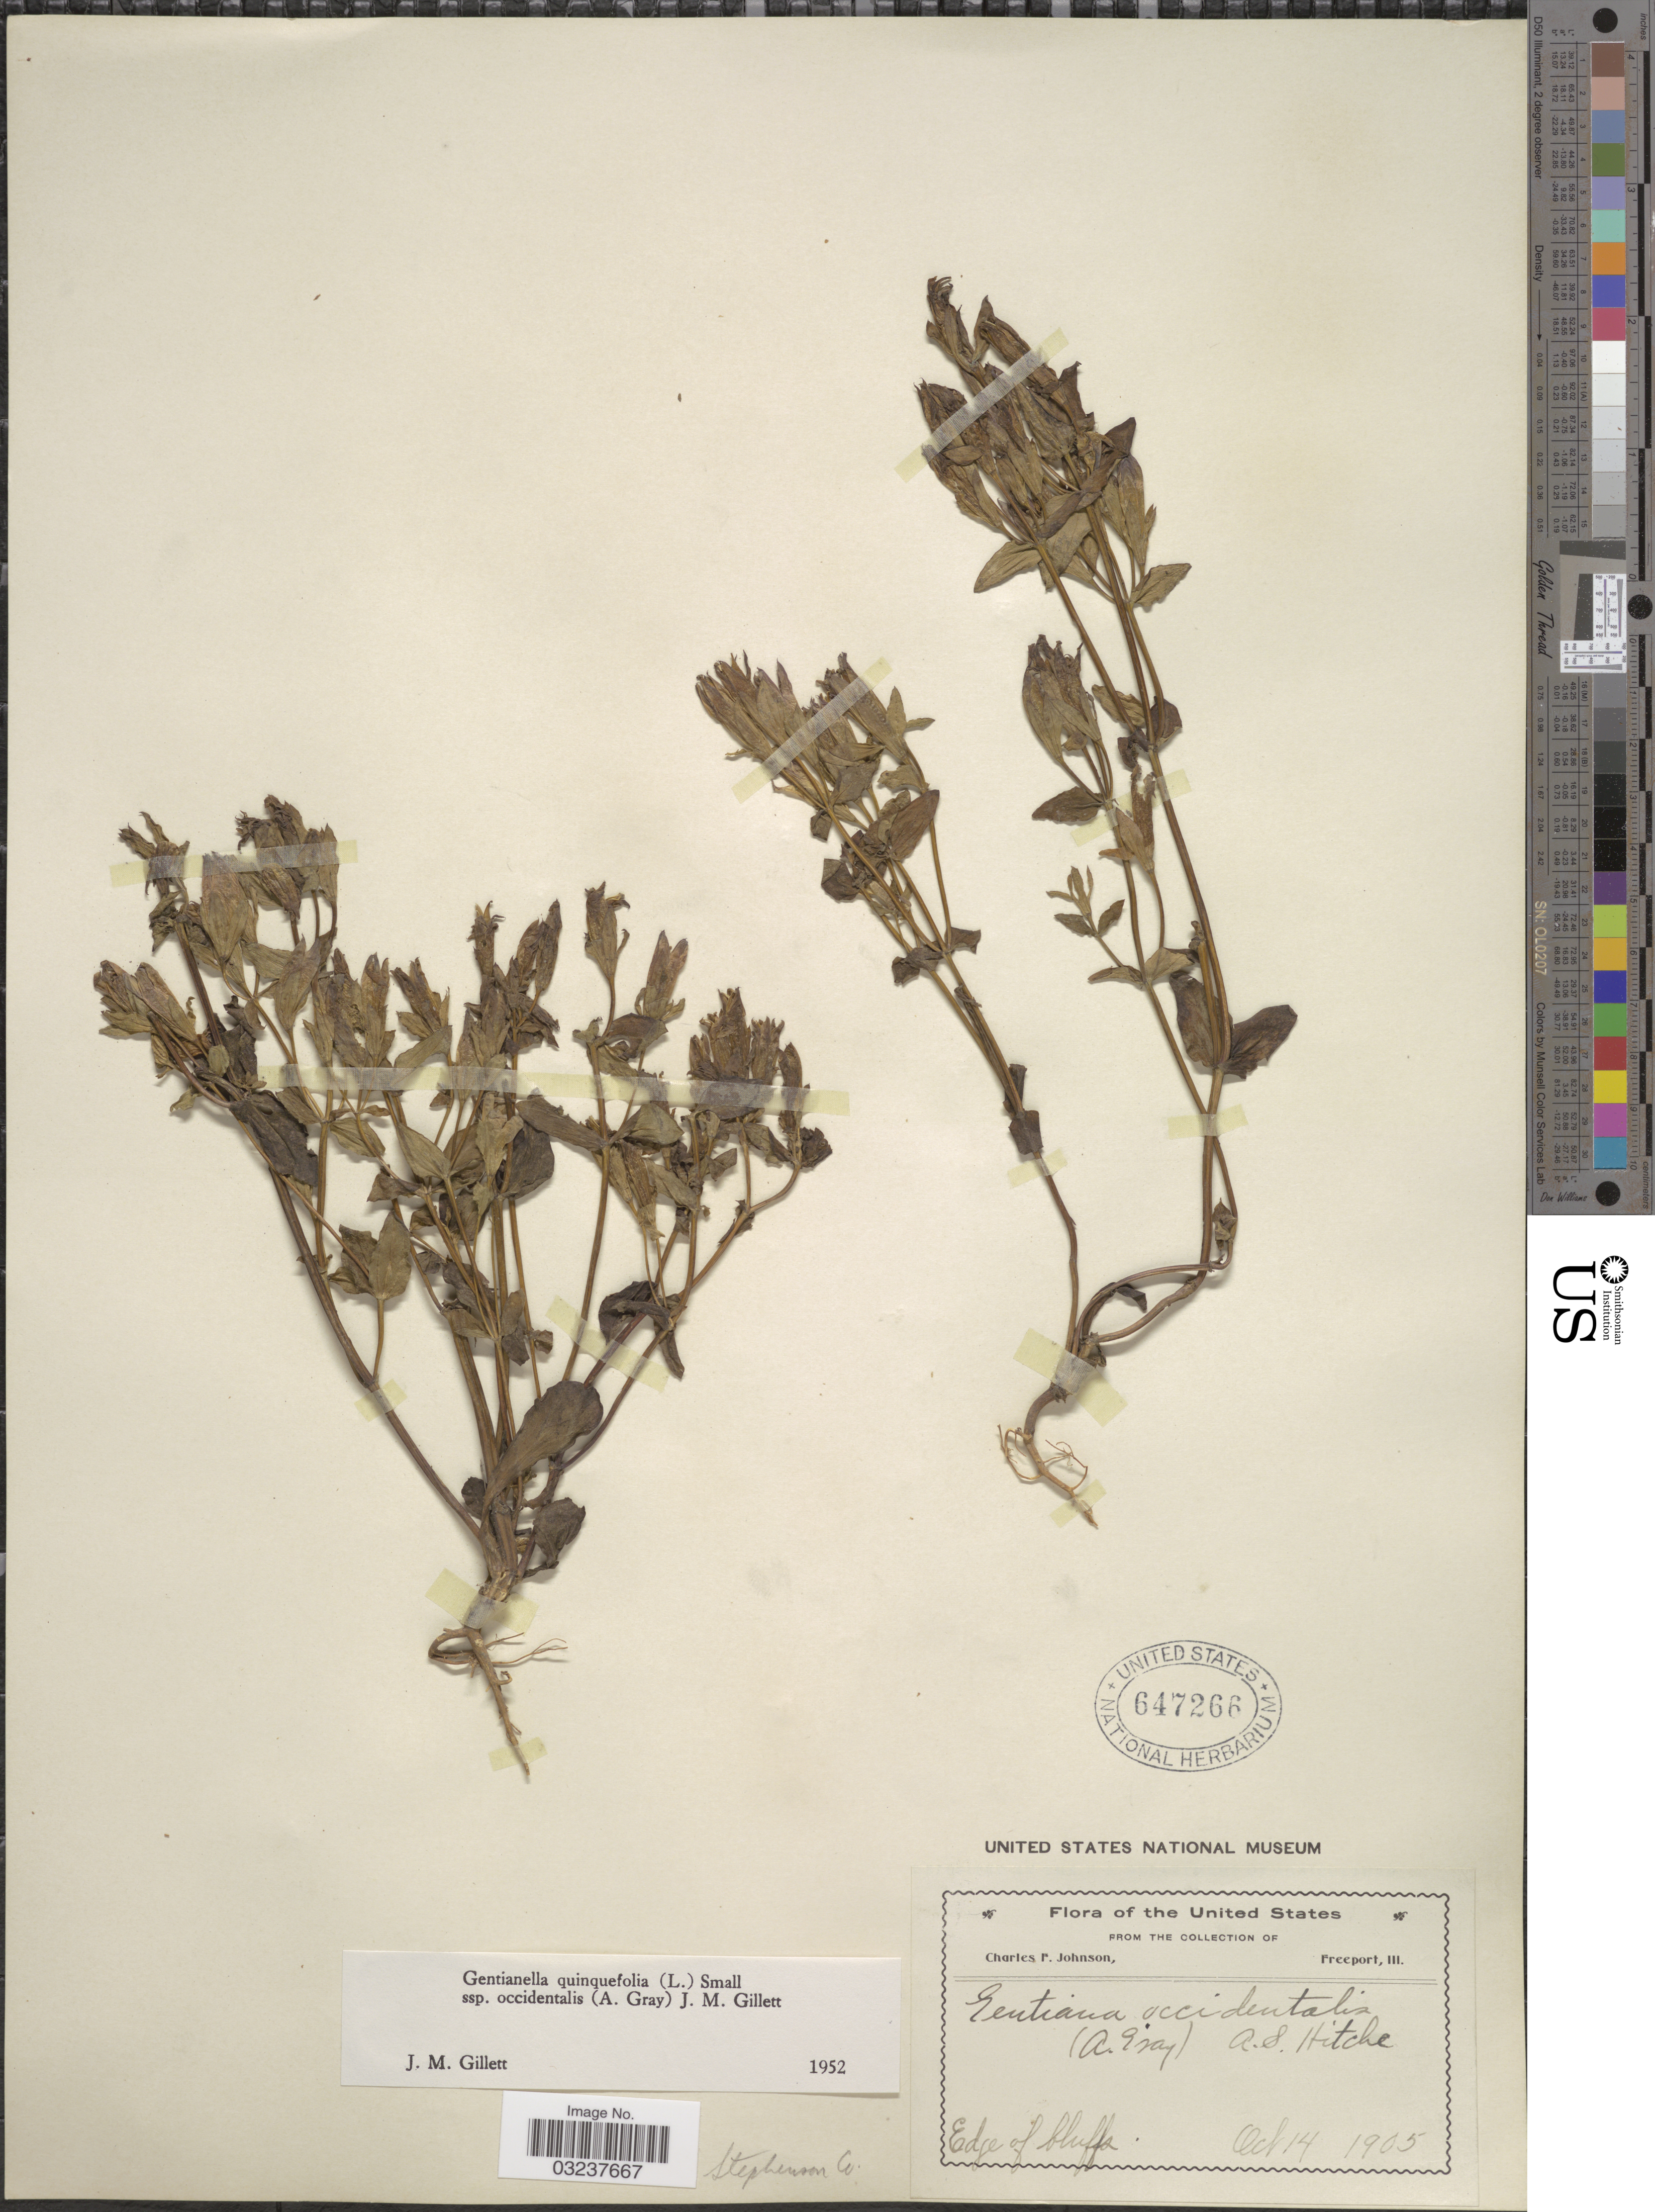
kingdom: Plantae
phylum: Tracheophyta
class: Magnoliopsida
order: Gentianales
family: Gentianaceae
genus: Gentianella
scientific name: Gentianella quinquefolia subsp. occidentalis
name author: (A. Gray) J.M. Gillett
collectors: C. F. Johnson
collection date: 1905-10-14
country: United States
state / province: Illinois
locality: Edge of bluffs, Stephenson Co.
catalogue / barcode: US 647266